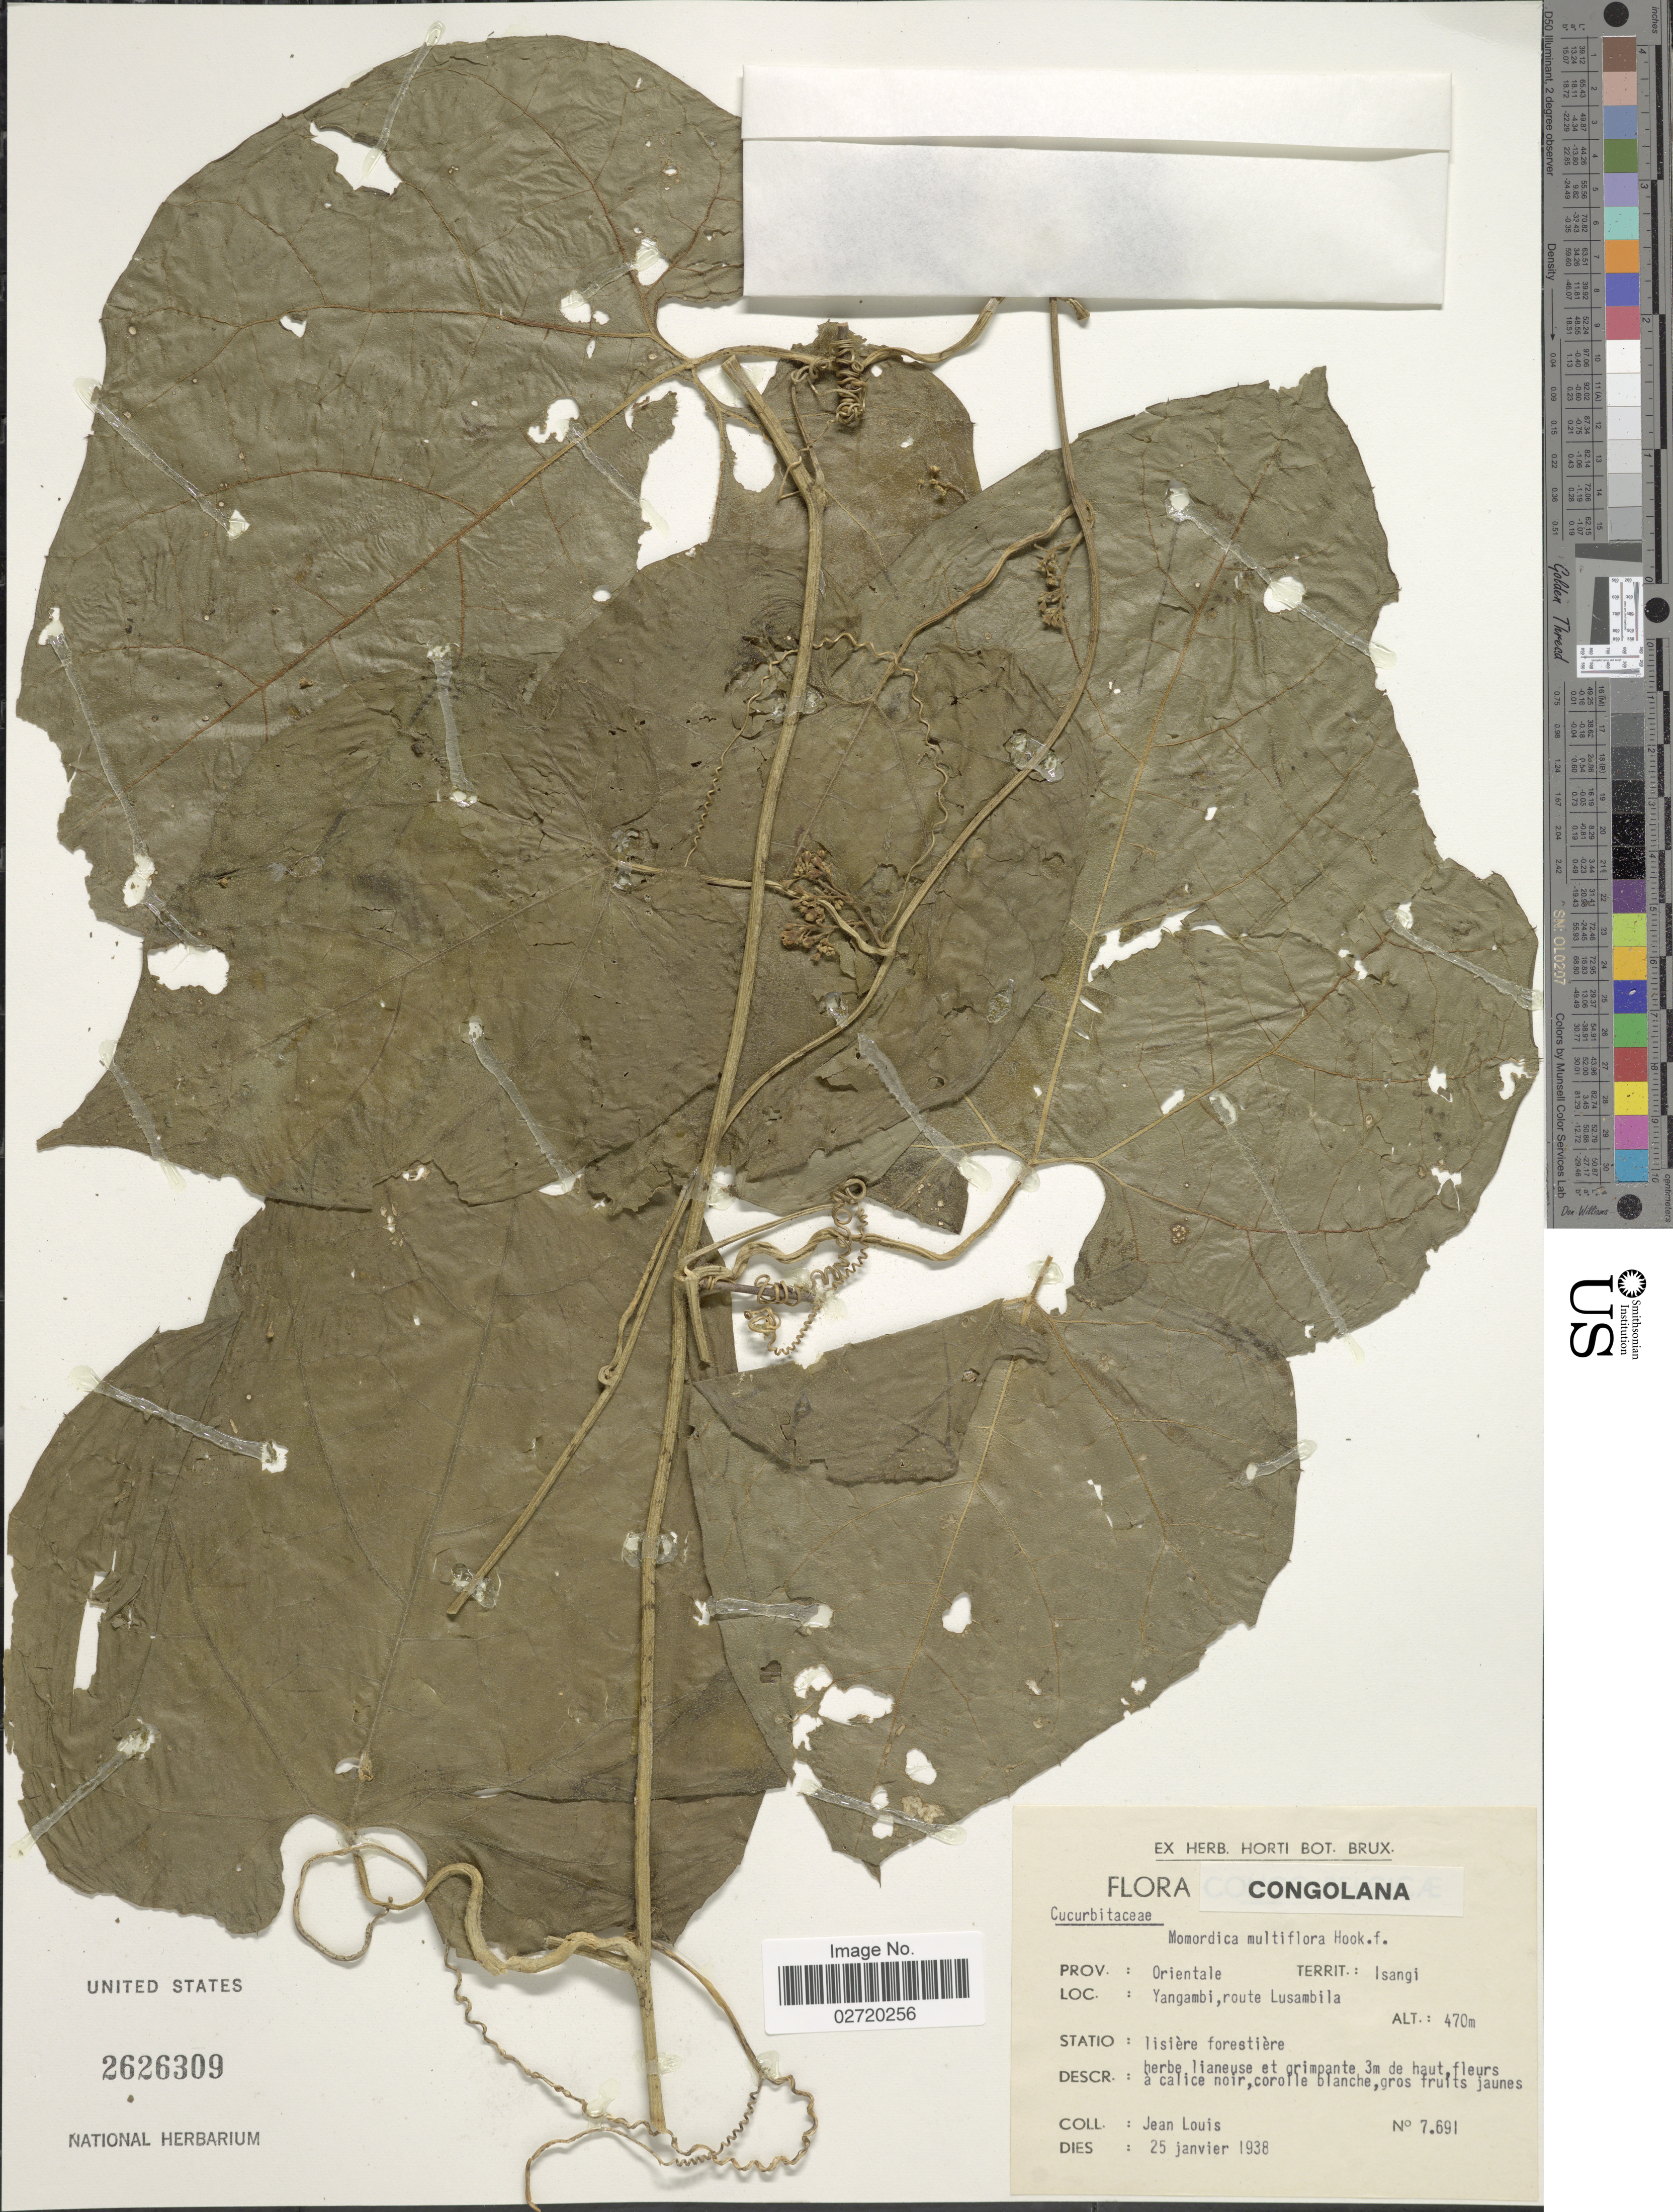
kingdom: Plantae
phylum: Tracheophyta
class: Magnoliopsida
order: Cucurbitales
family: Cucurbitaceae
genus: Momordica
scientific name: Momordica multiflora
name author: Hook. f.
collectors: J. Louis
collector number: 7691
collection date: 1938-01-25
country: Congo, Democratic Republic of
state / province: Tshopo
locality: Congolana, Prov. Orientale, Territ.: Isangi, Yangambi, route Lusambila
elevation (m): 470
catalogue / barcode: US 2626309